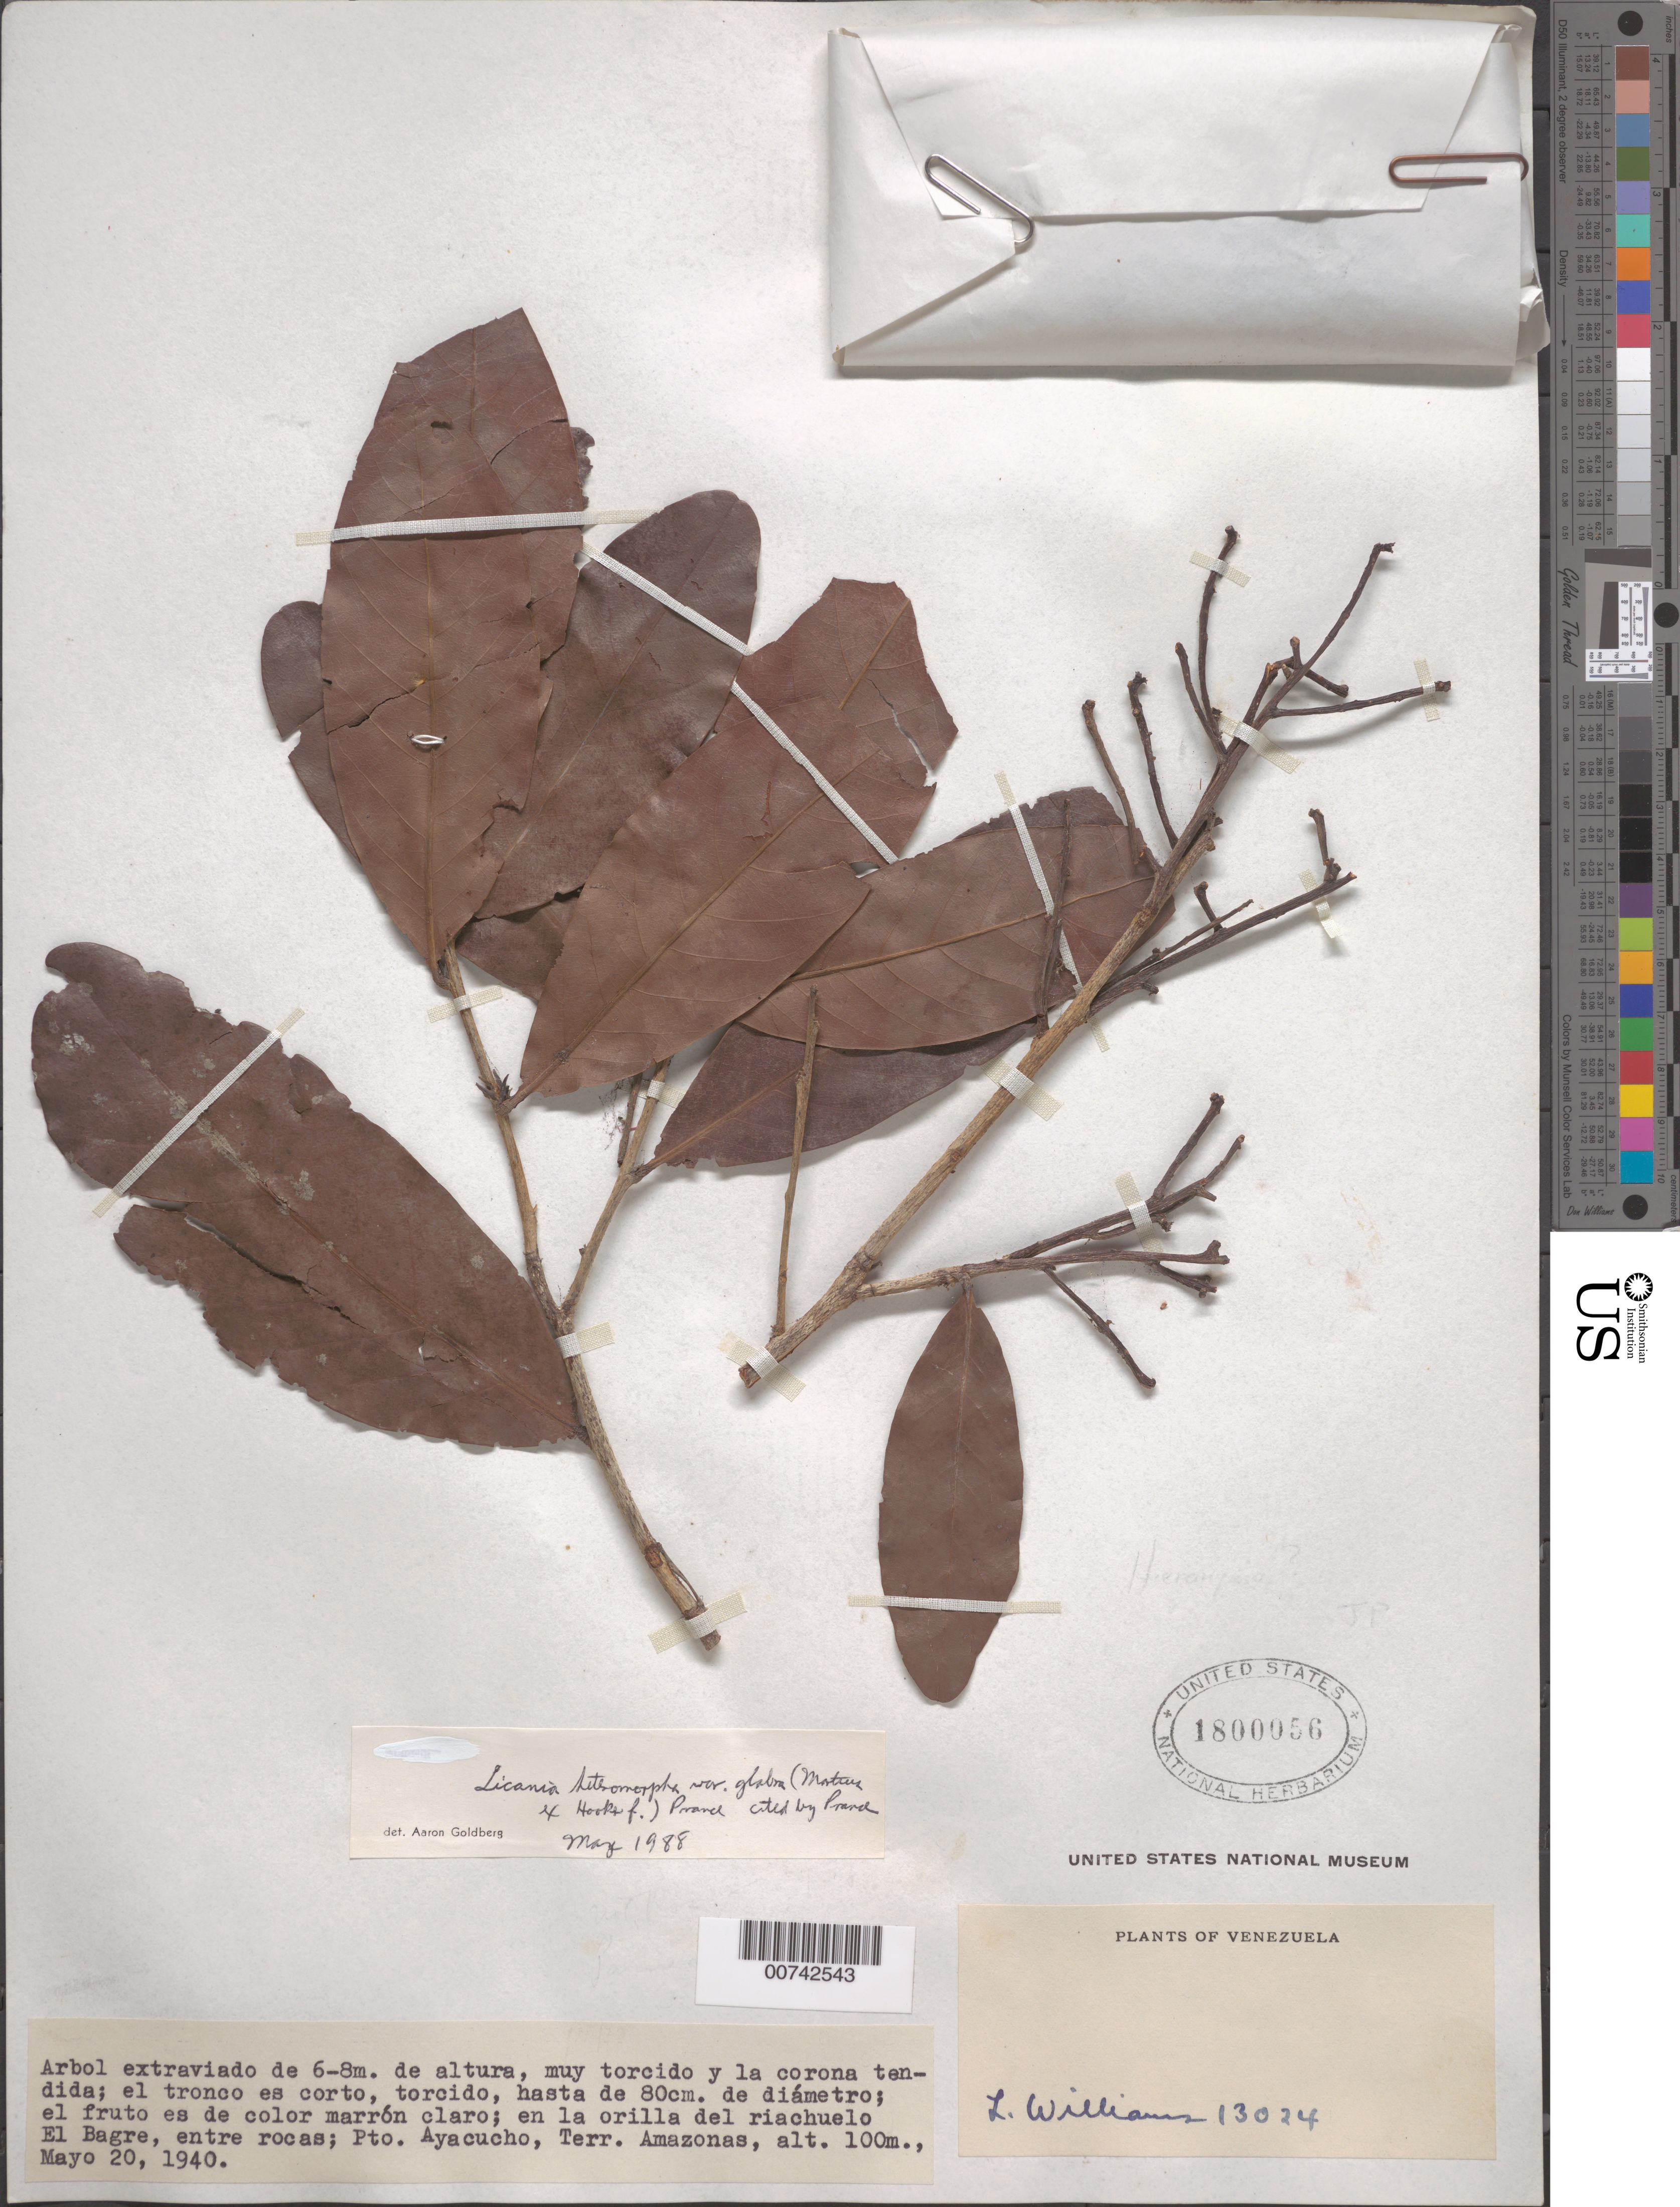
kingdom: Plantae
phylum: Tracheophyta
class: Magnoliopsida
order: Malpighiales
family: Chrysobalanaceae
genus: Hymenopus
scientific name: Hymenopus heteromorphus var. glabrus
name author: (Mart. ex Hook. f.) Sothers & Prance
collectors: Ll. Williams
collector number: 13024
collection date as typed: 20-May-40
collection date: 1940-05-20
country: Venezuela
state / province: Amazonas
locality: Puerto Ayacucho, El Bagre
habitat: Orilla del riachuelo El Bagre, entre rocas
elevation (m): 100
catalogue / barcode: US 1800056